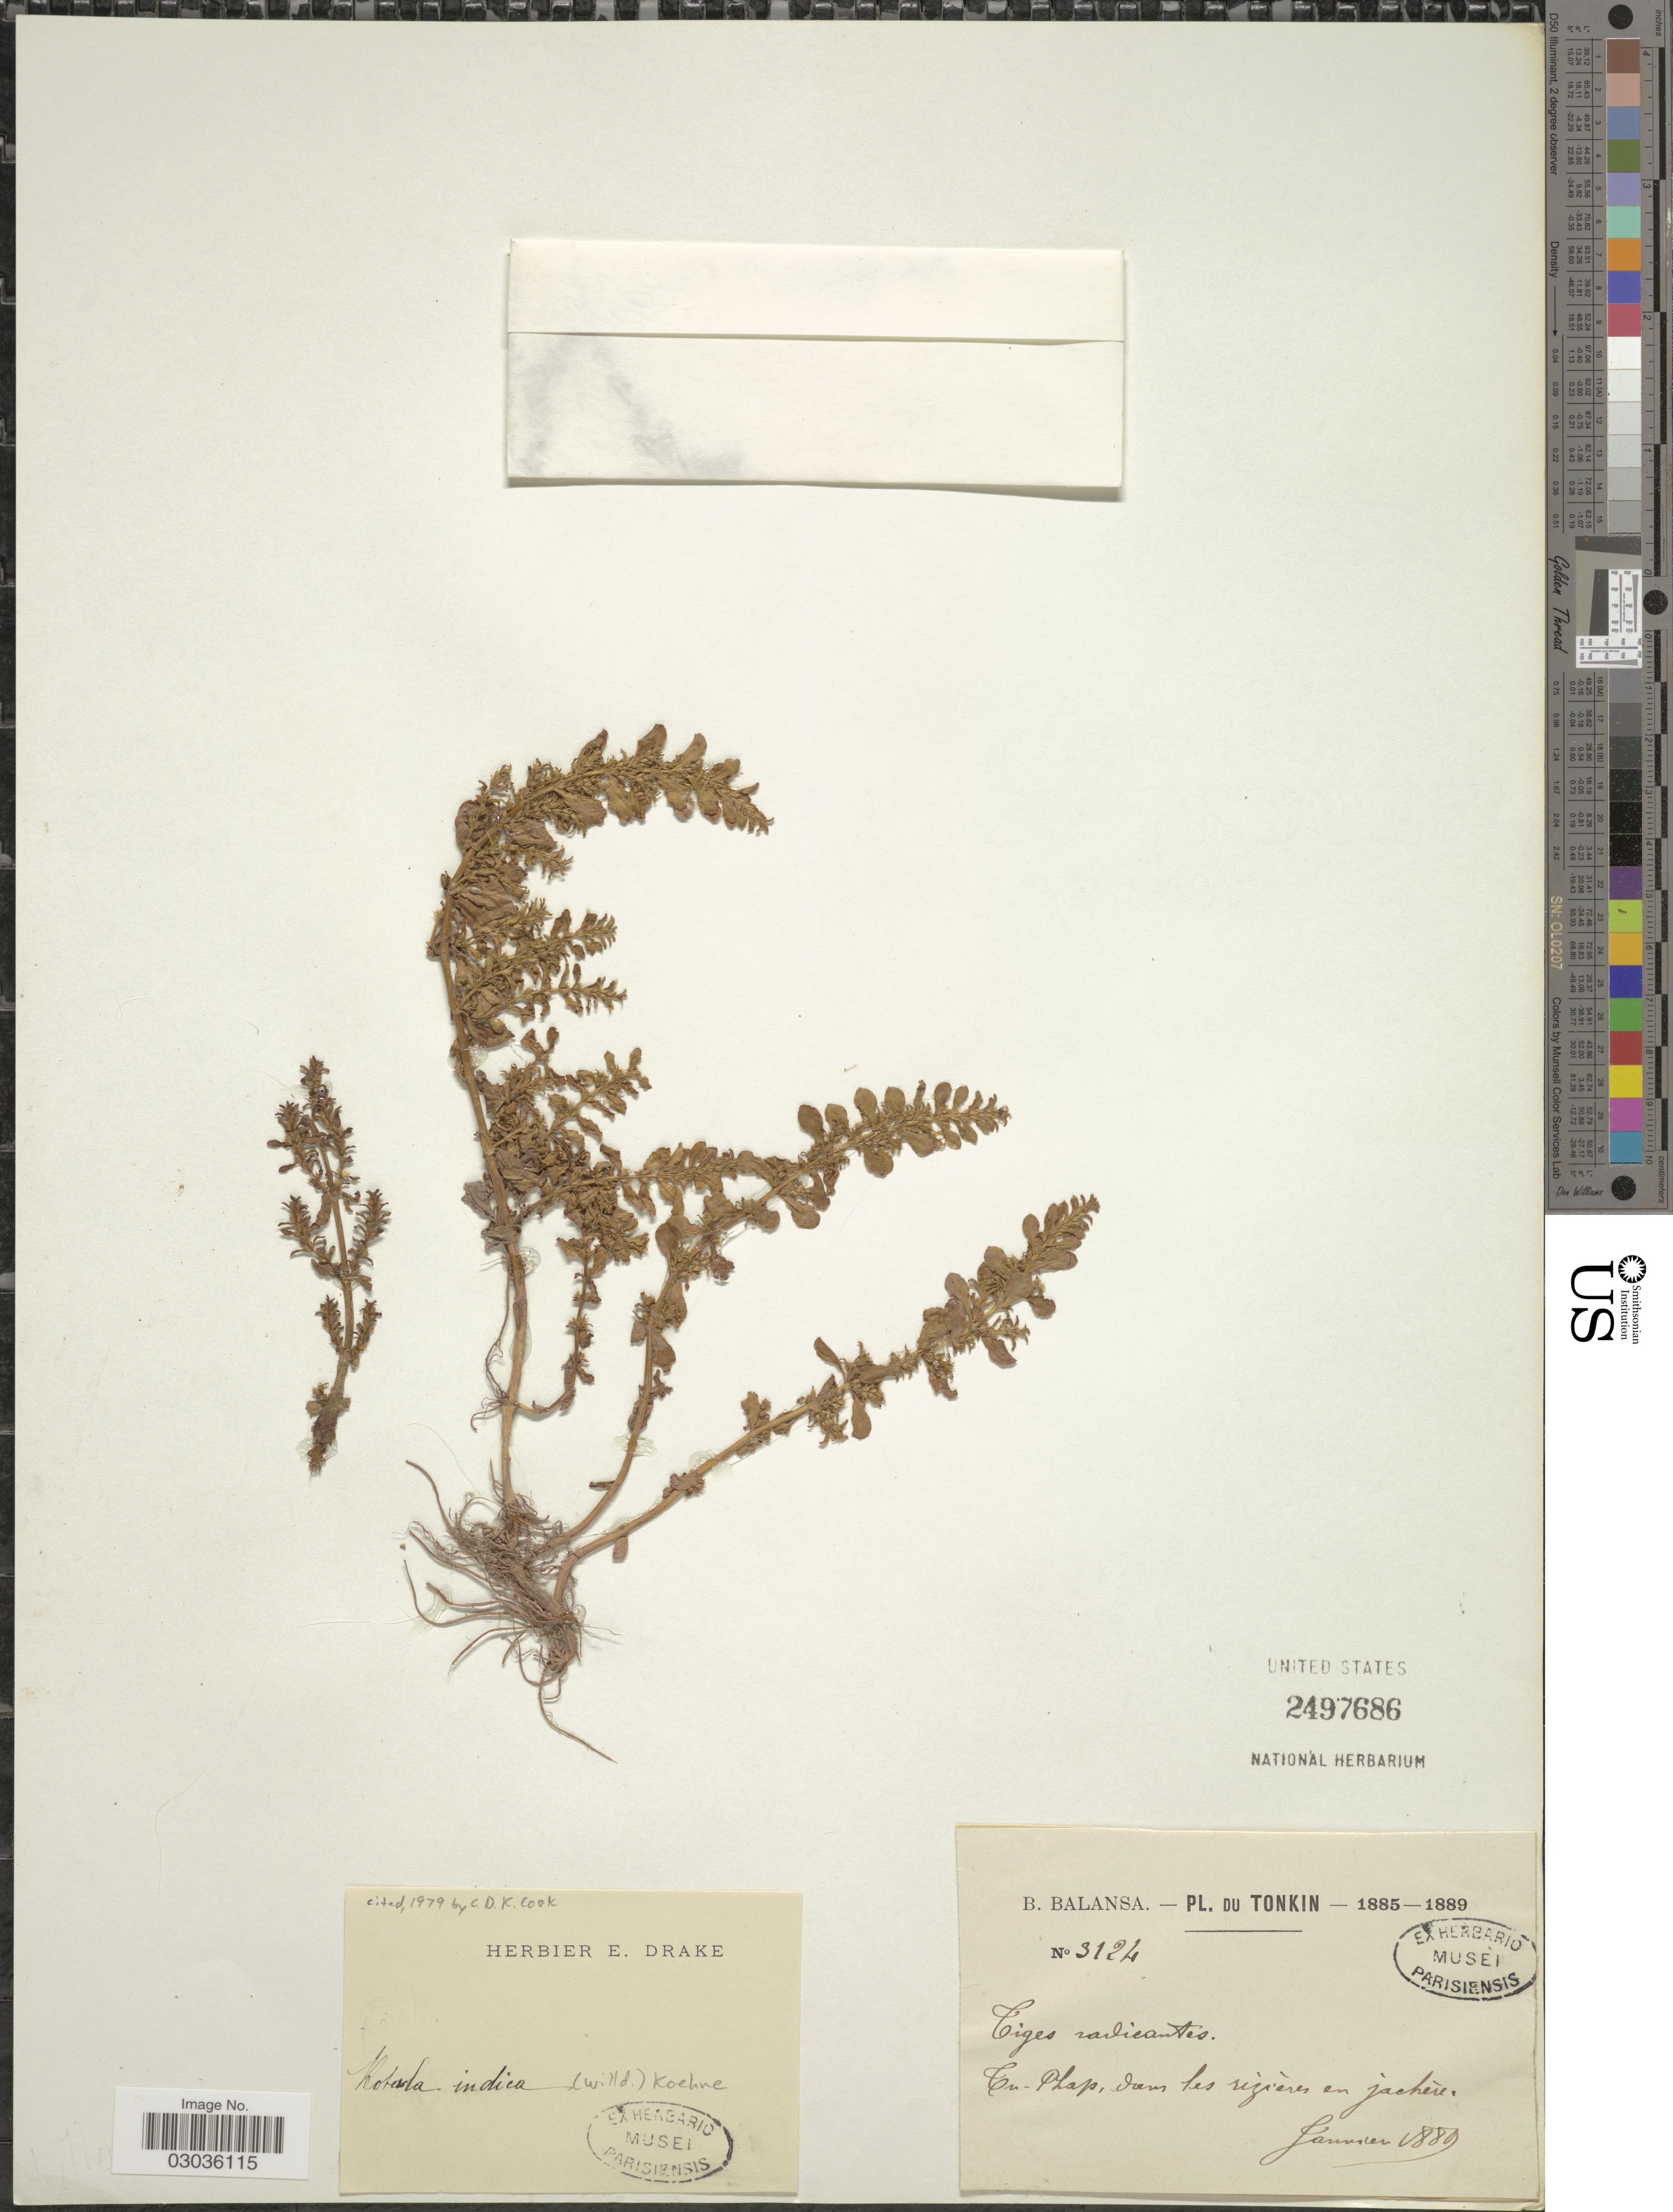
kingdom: Plantae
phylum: Tracheophyta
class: Magnoliopsida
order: Myrtales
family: Lythraceae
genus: Rotala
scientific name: Rotala indica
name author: (L.) Koehne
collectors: B. Balansa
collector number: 3124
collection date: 1889-01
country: Vietnam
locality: Tonkin.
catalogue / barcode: US 2497686